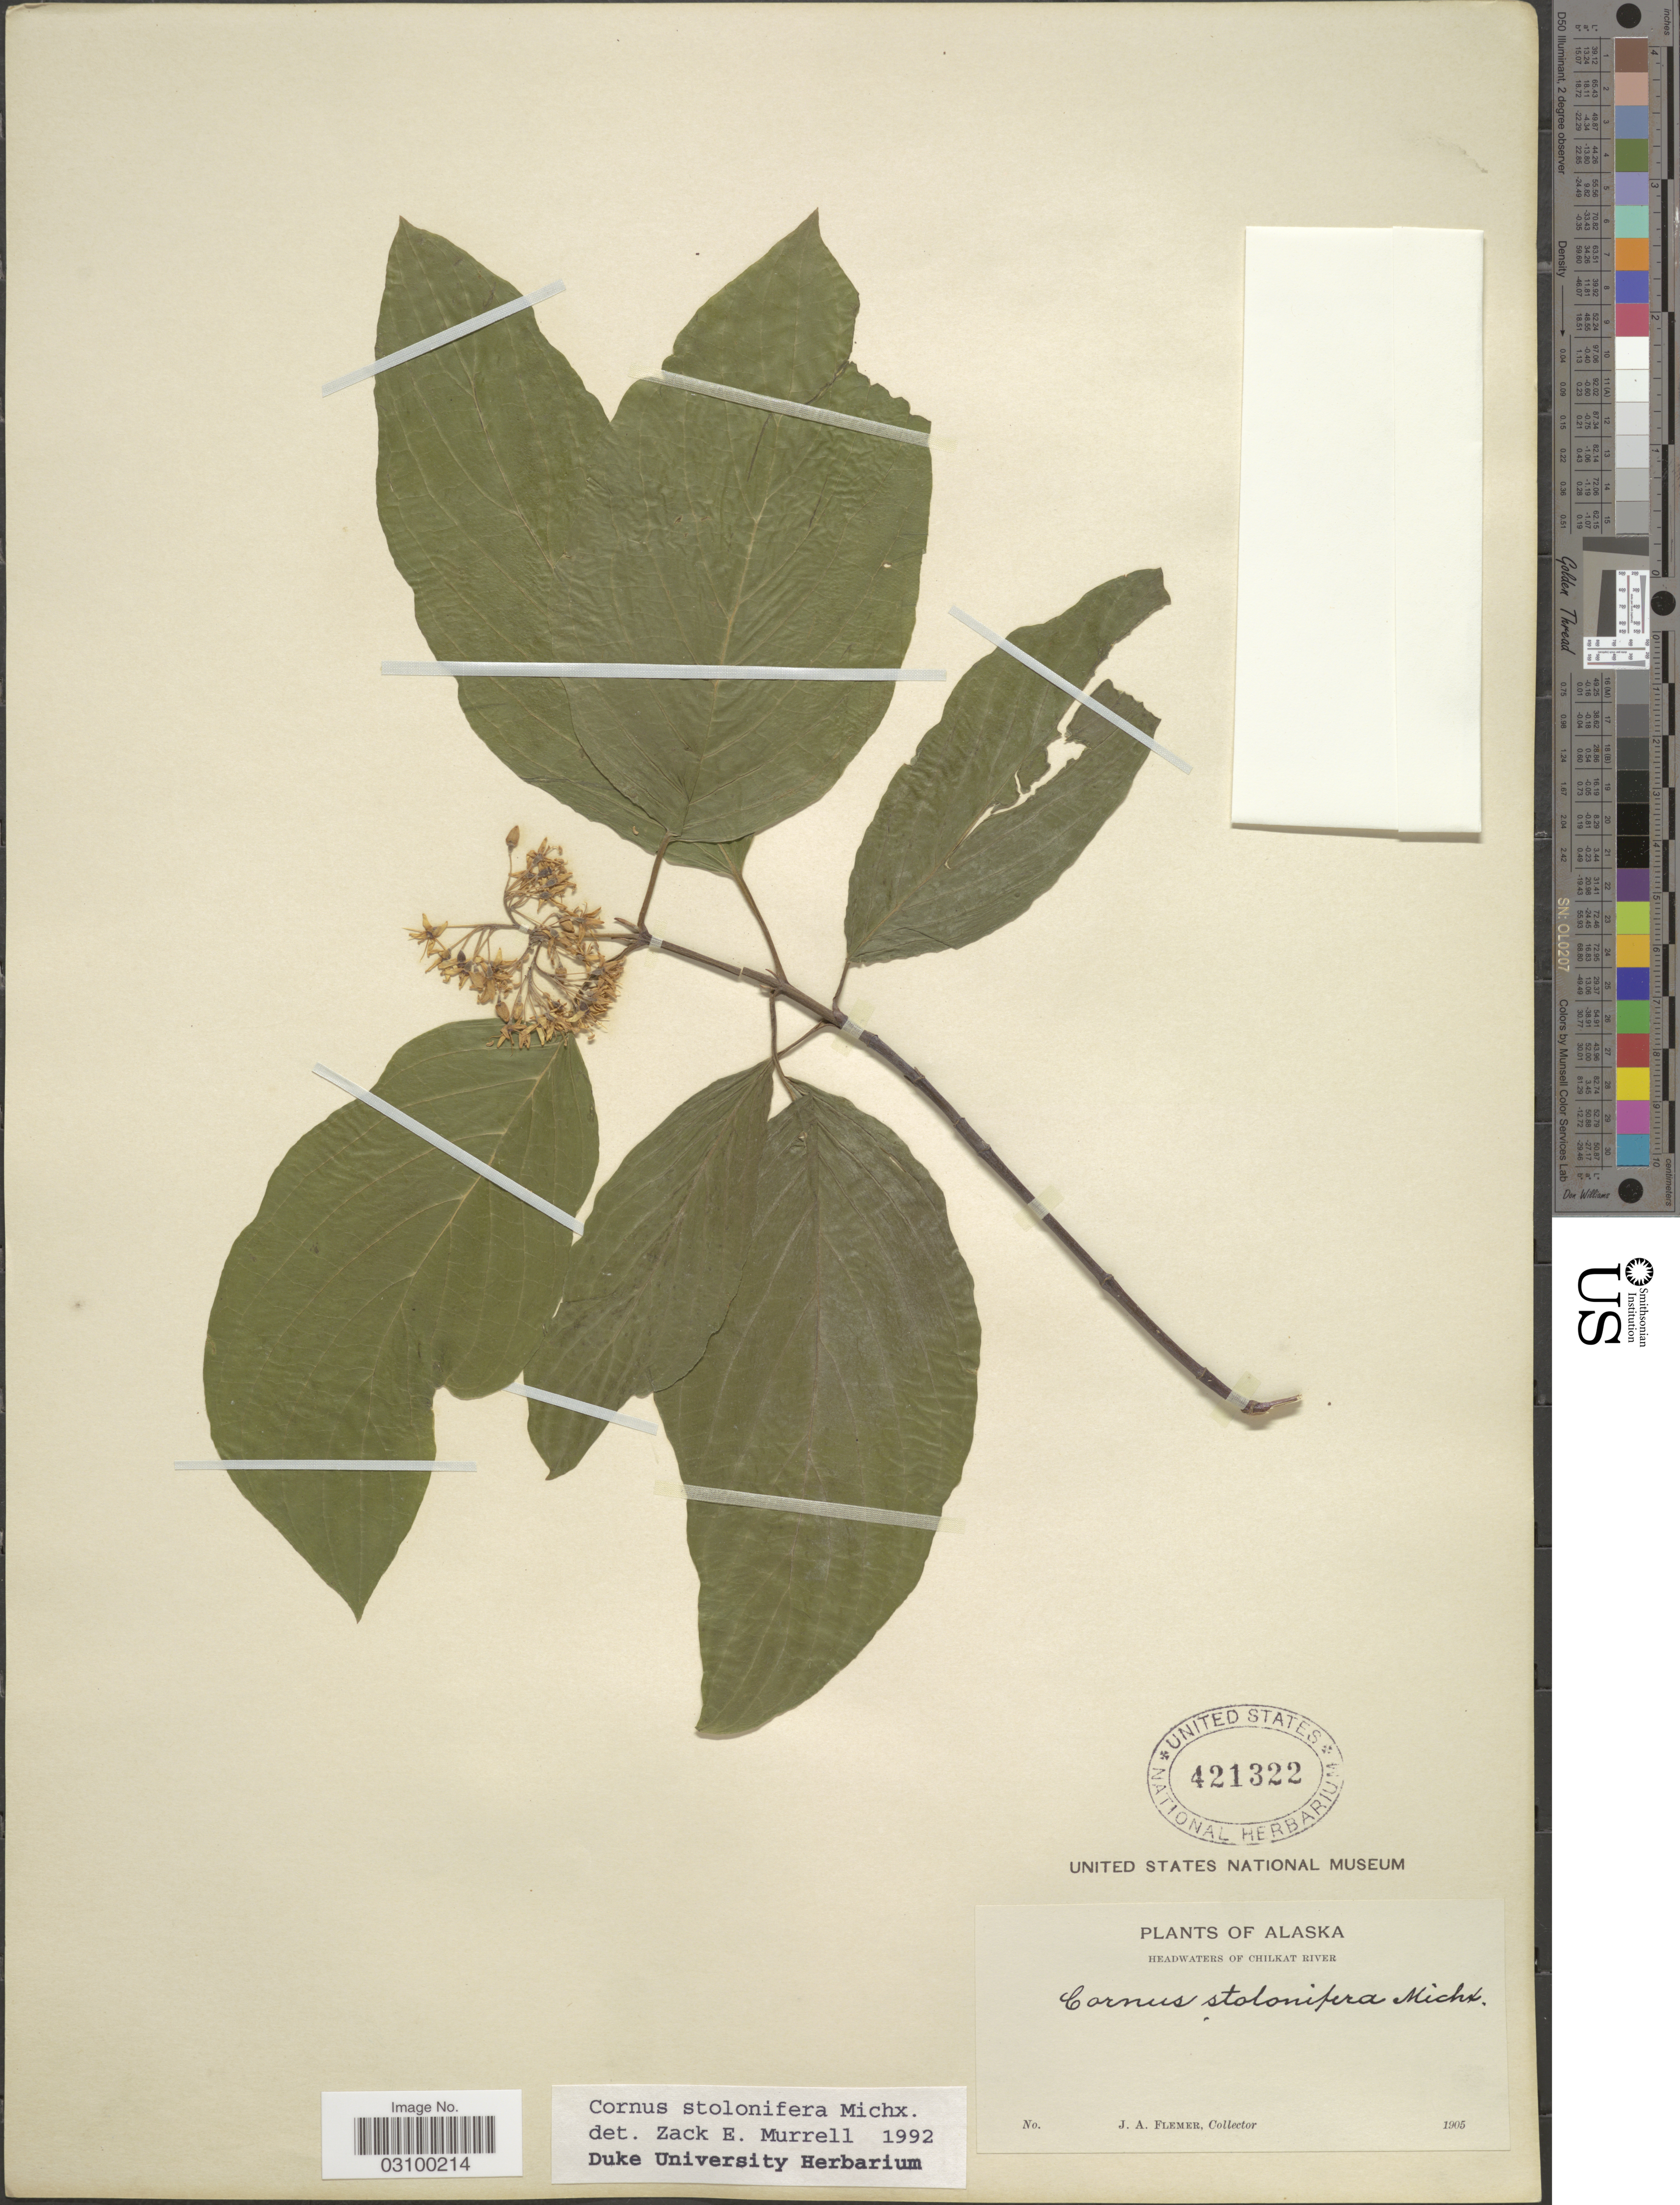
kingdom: Plantae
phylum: Tracheophyta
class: Magnoliopsida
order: Cornales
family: Cornaceae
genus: Cornus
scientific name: Cornus sericea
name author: L.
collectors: J. Flemer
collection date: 1905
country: United States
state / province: Alaska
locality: Headwaters of Chilkat River.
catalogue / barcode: US 421322